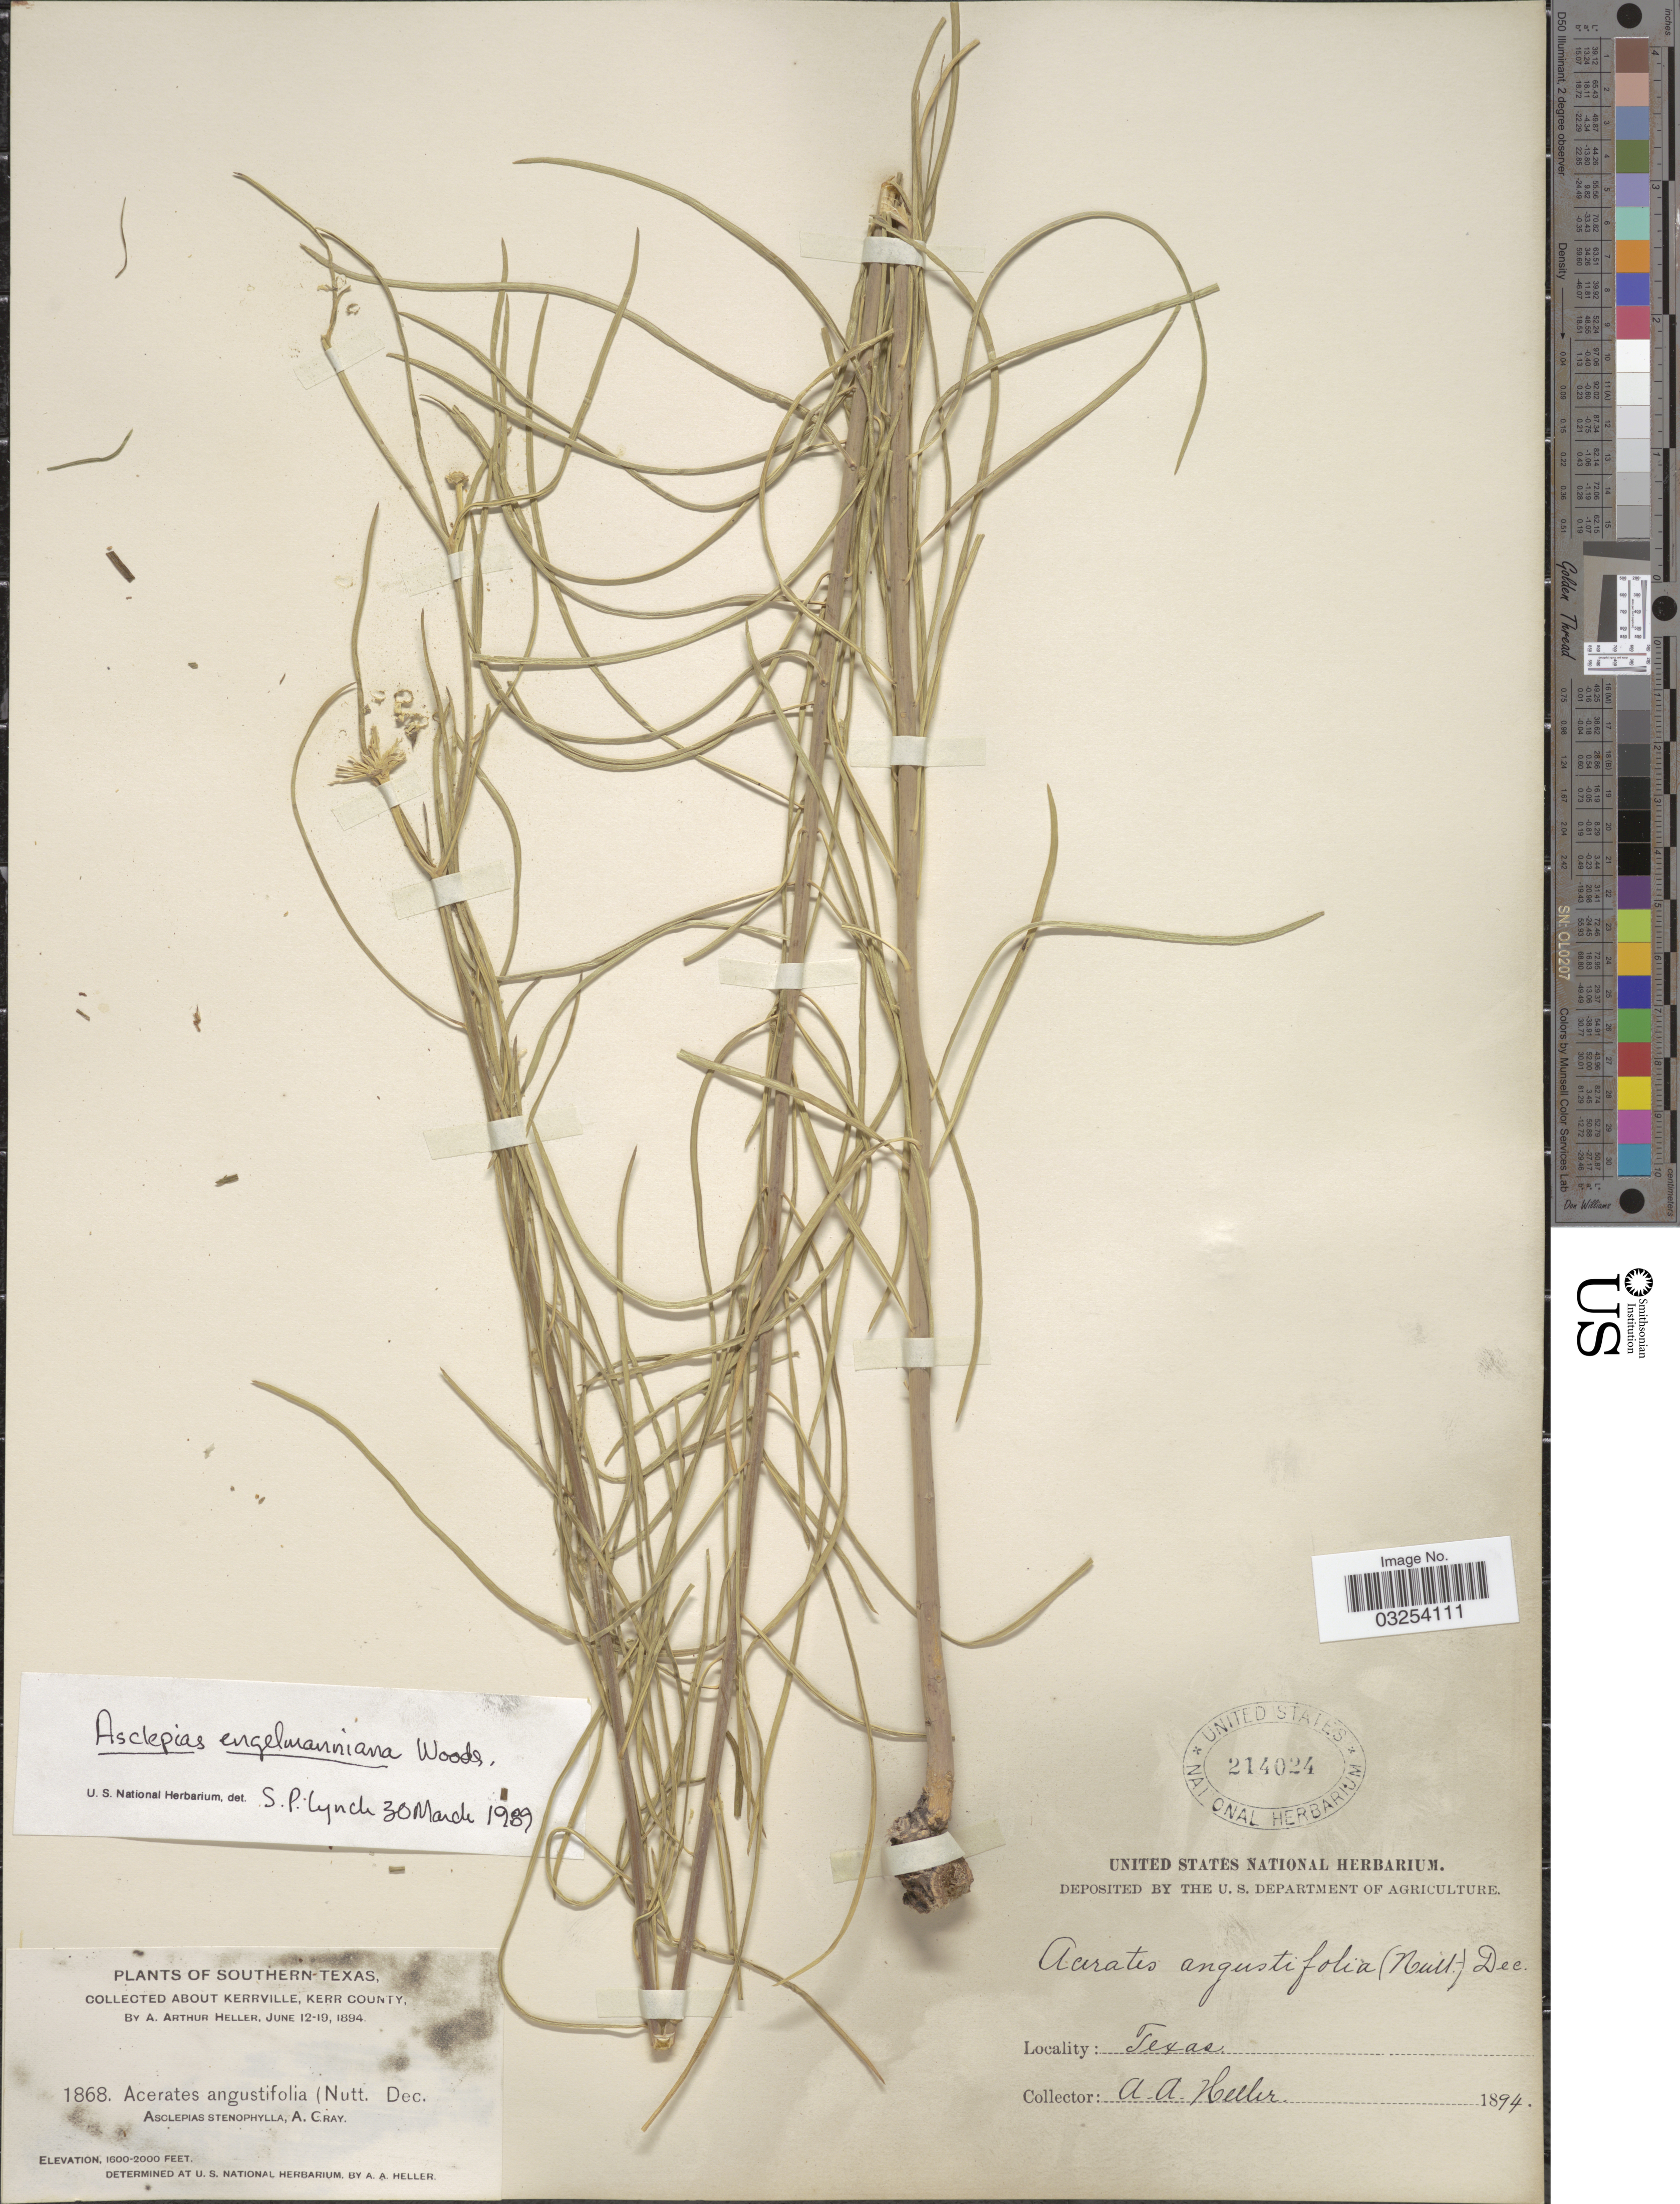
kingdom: Plantae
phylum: Tracheophyta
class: Magnoliopsida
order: Gentianales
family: Apocynaceae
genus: Asclepias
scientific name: Asclepias engelmanniana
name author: Woodson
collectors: A. A. Heller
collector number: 1868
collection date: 1894-06-12/1894-06-19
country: United States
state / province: Texas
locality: Southern Texas. About Kerrville, Kerr County.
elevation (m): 488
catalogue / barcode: US 214024